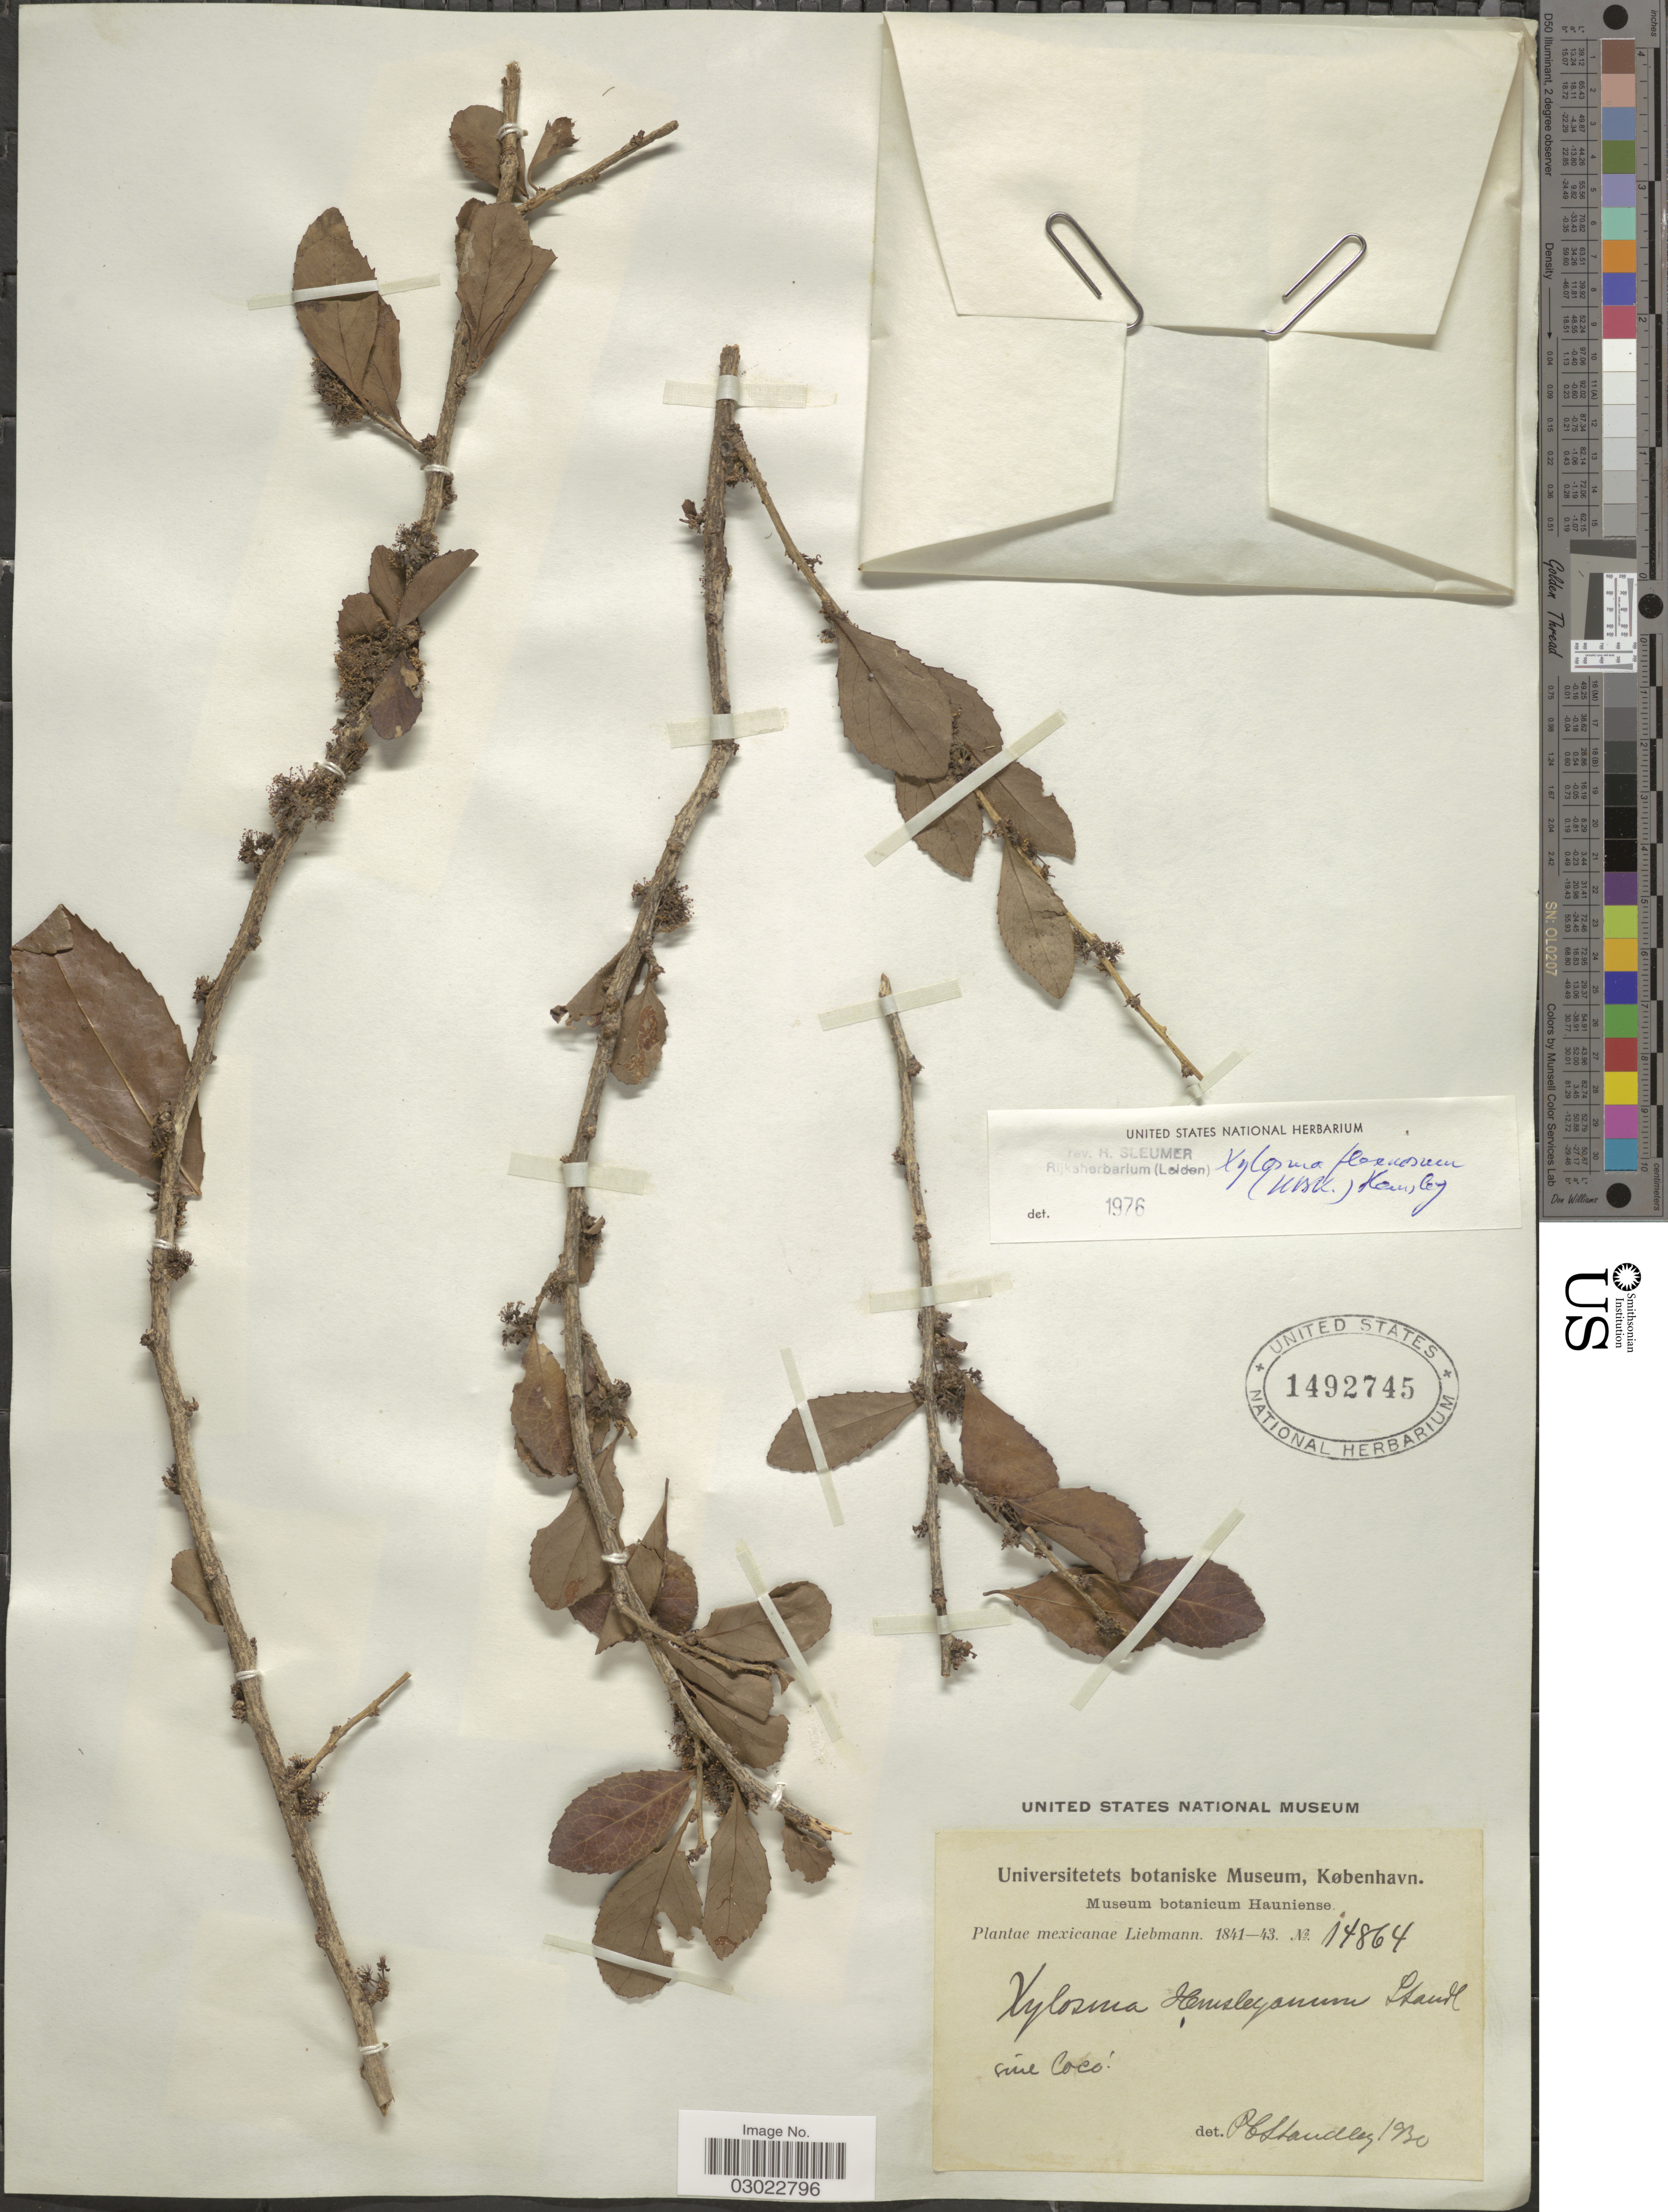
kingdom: Plantae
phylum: Tracheophyta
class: Magnoliopsida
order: Malpighiales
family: Salicaceae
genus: Xylosma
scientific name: Xylosma flexuosa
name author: (Kunth) Hemsl.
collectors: Liebmann, --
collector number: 14864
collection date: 1841/1843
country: Mexico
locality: Sine loco.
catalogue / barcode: US 1492745